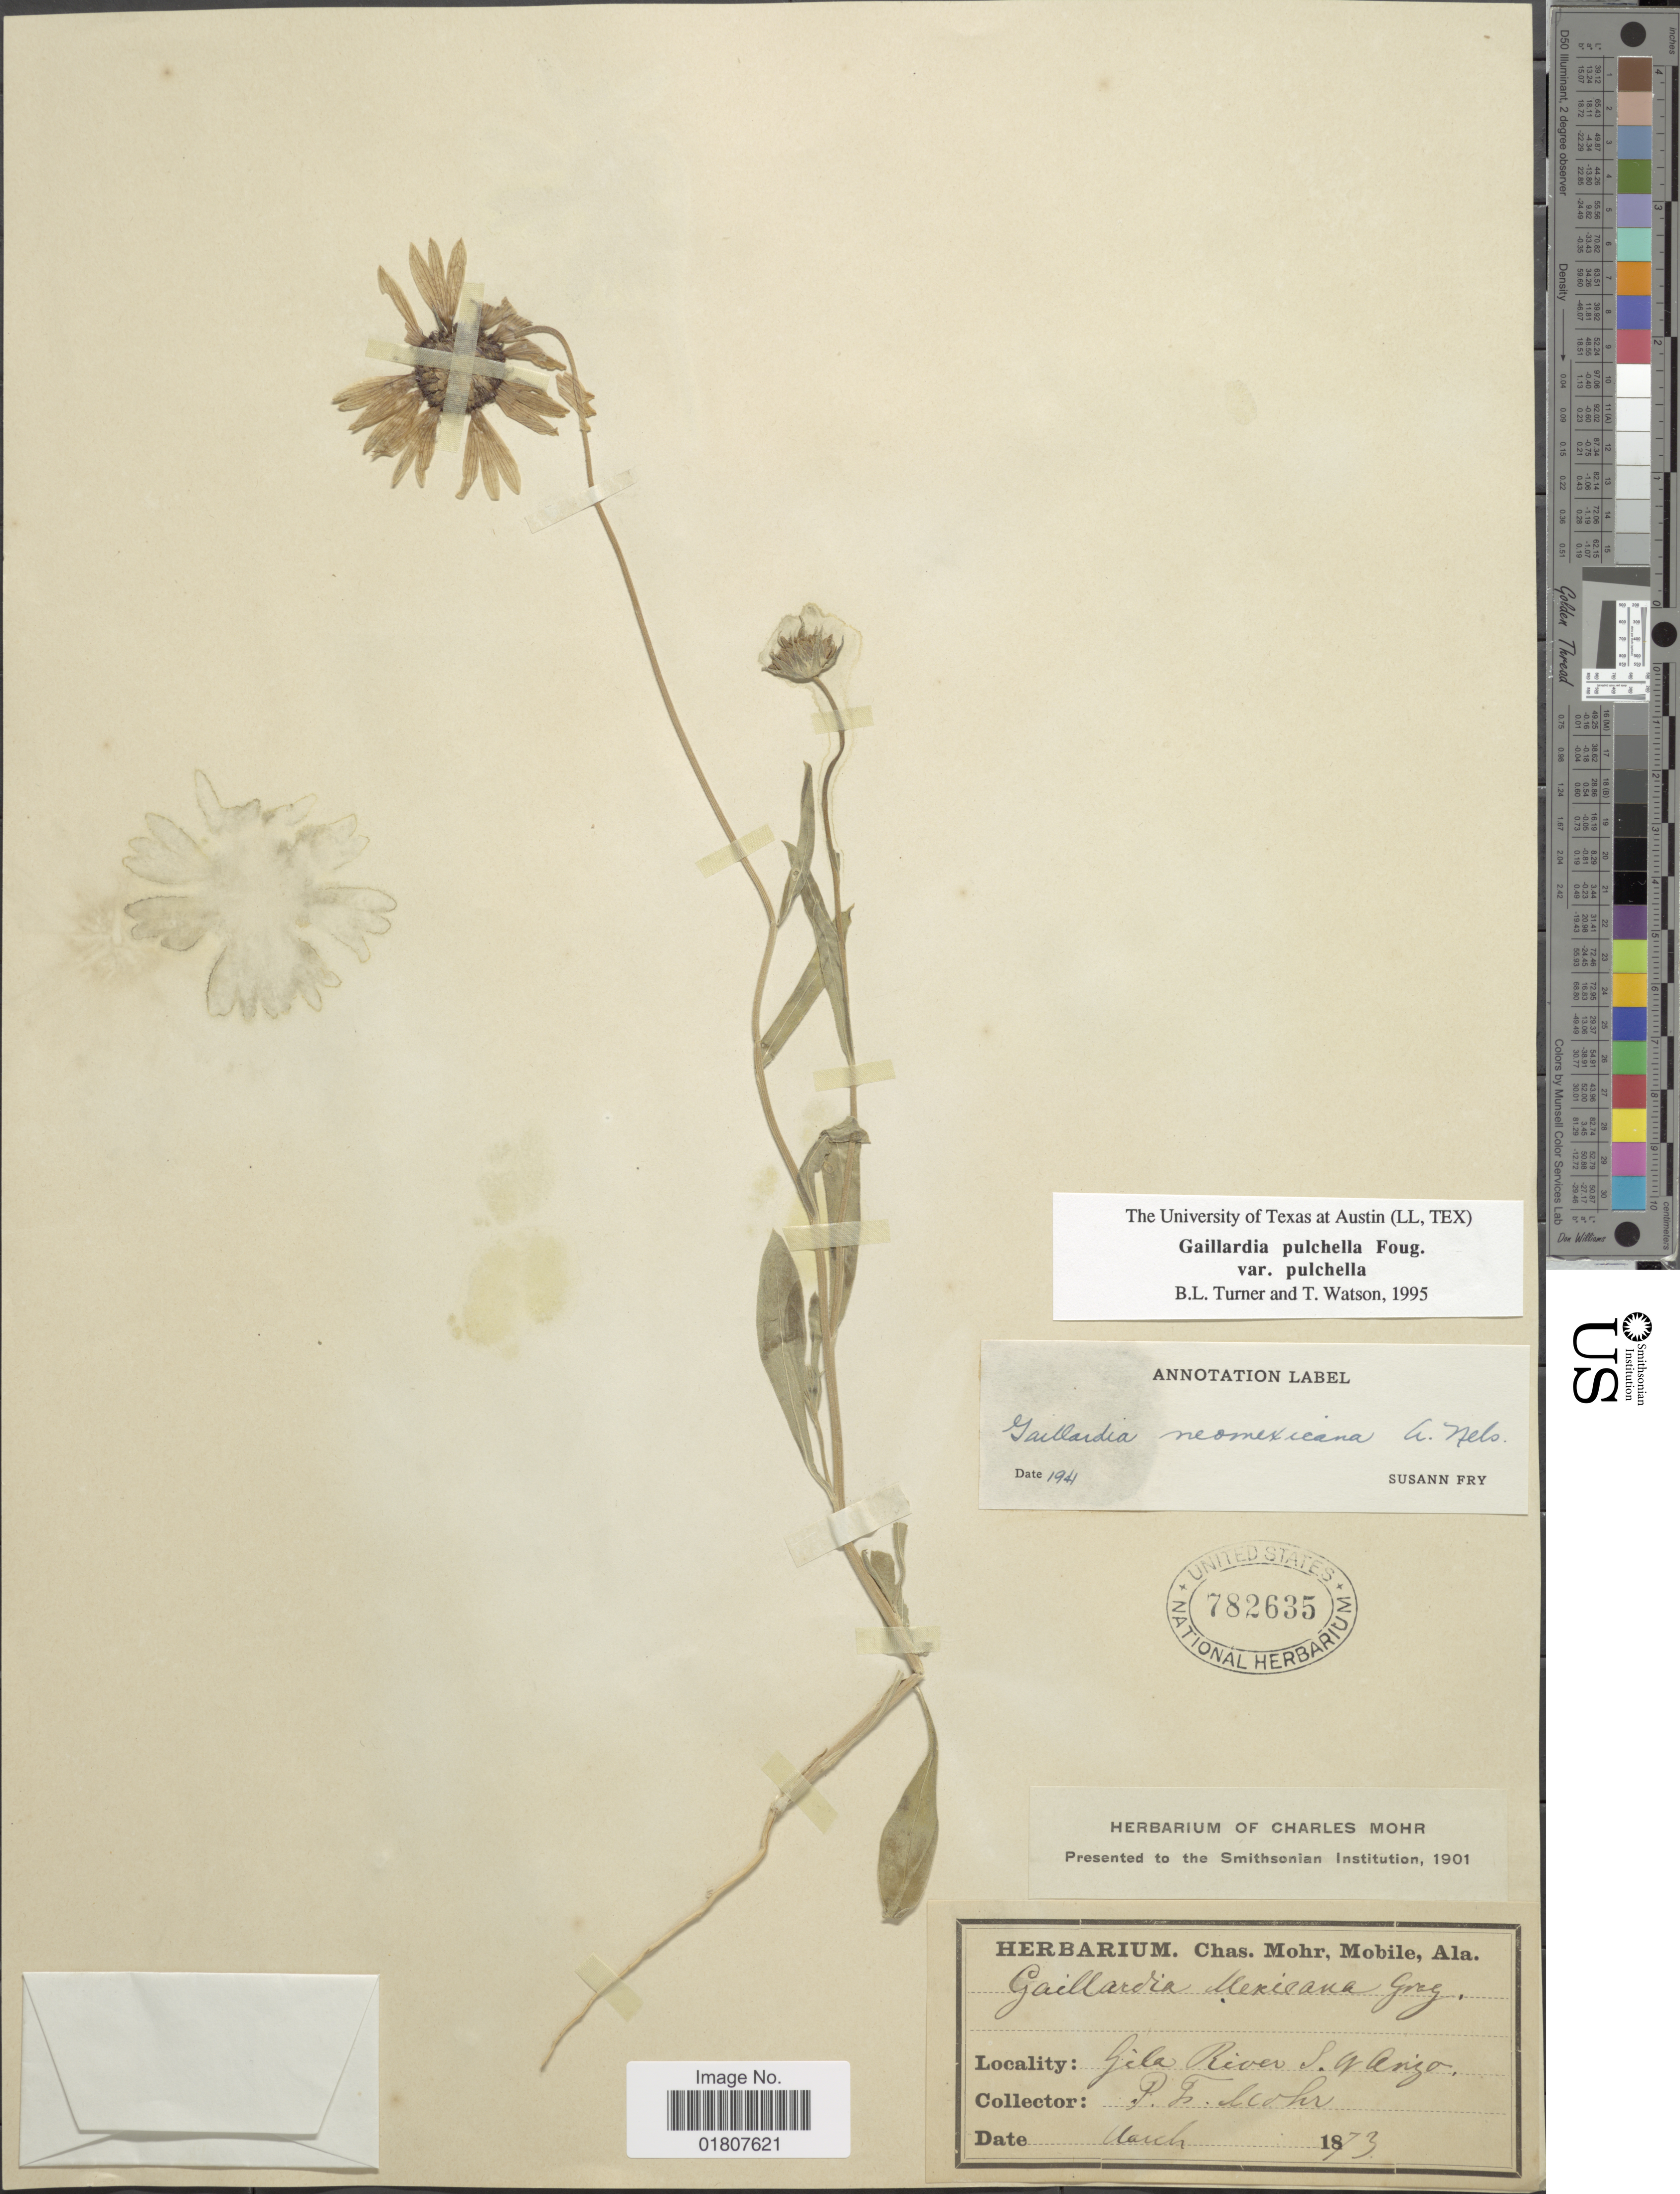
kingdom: Plantae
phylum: Tracheophyta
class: Magnoliopsida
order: Asterales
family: Asteraceae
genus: Gaillardia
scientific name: Gaillardia pulchella var. pulchella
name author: Foug.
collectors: P. F. Mohr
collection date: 1873-03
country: United States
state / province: Arizona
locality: Gila River. S. of Arizo.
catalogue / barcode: US 782635